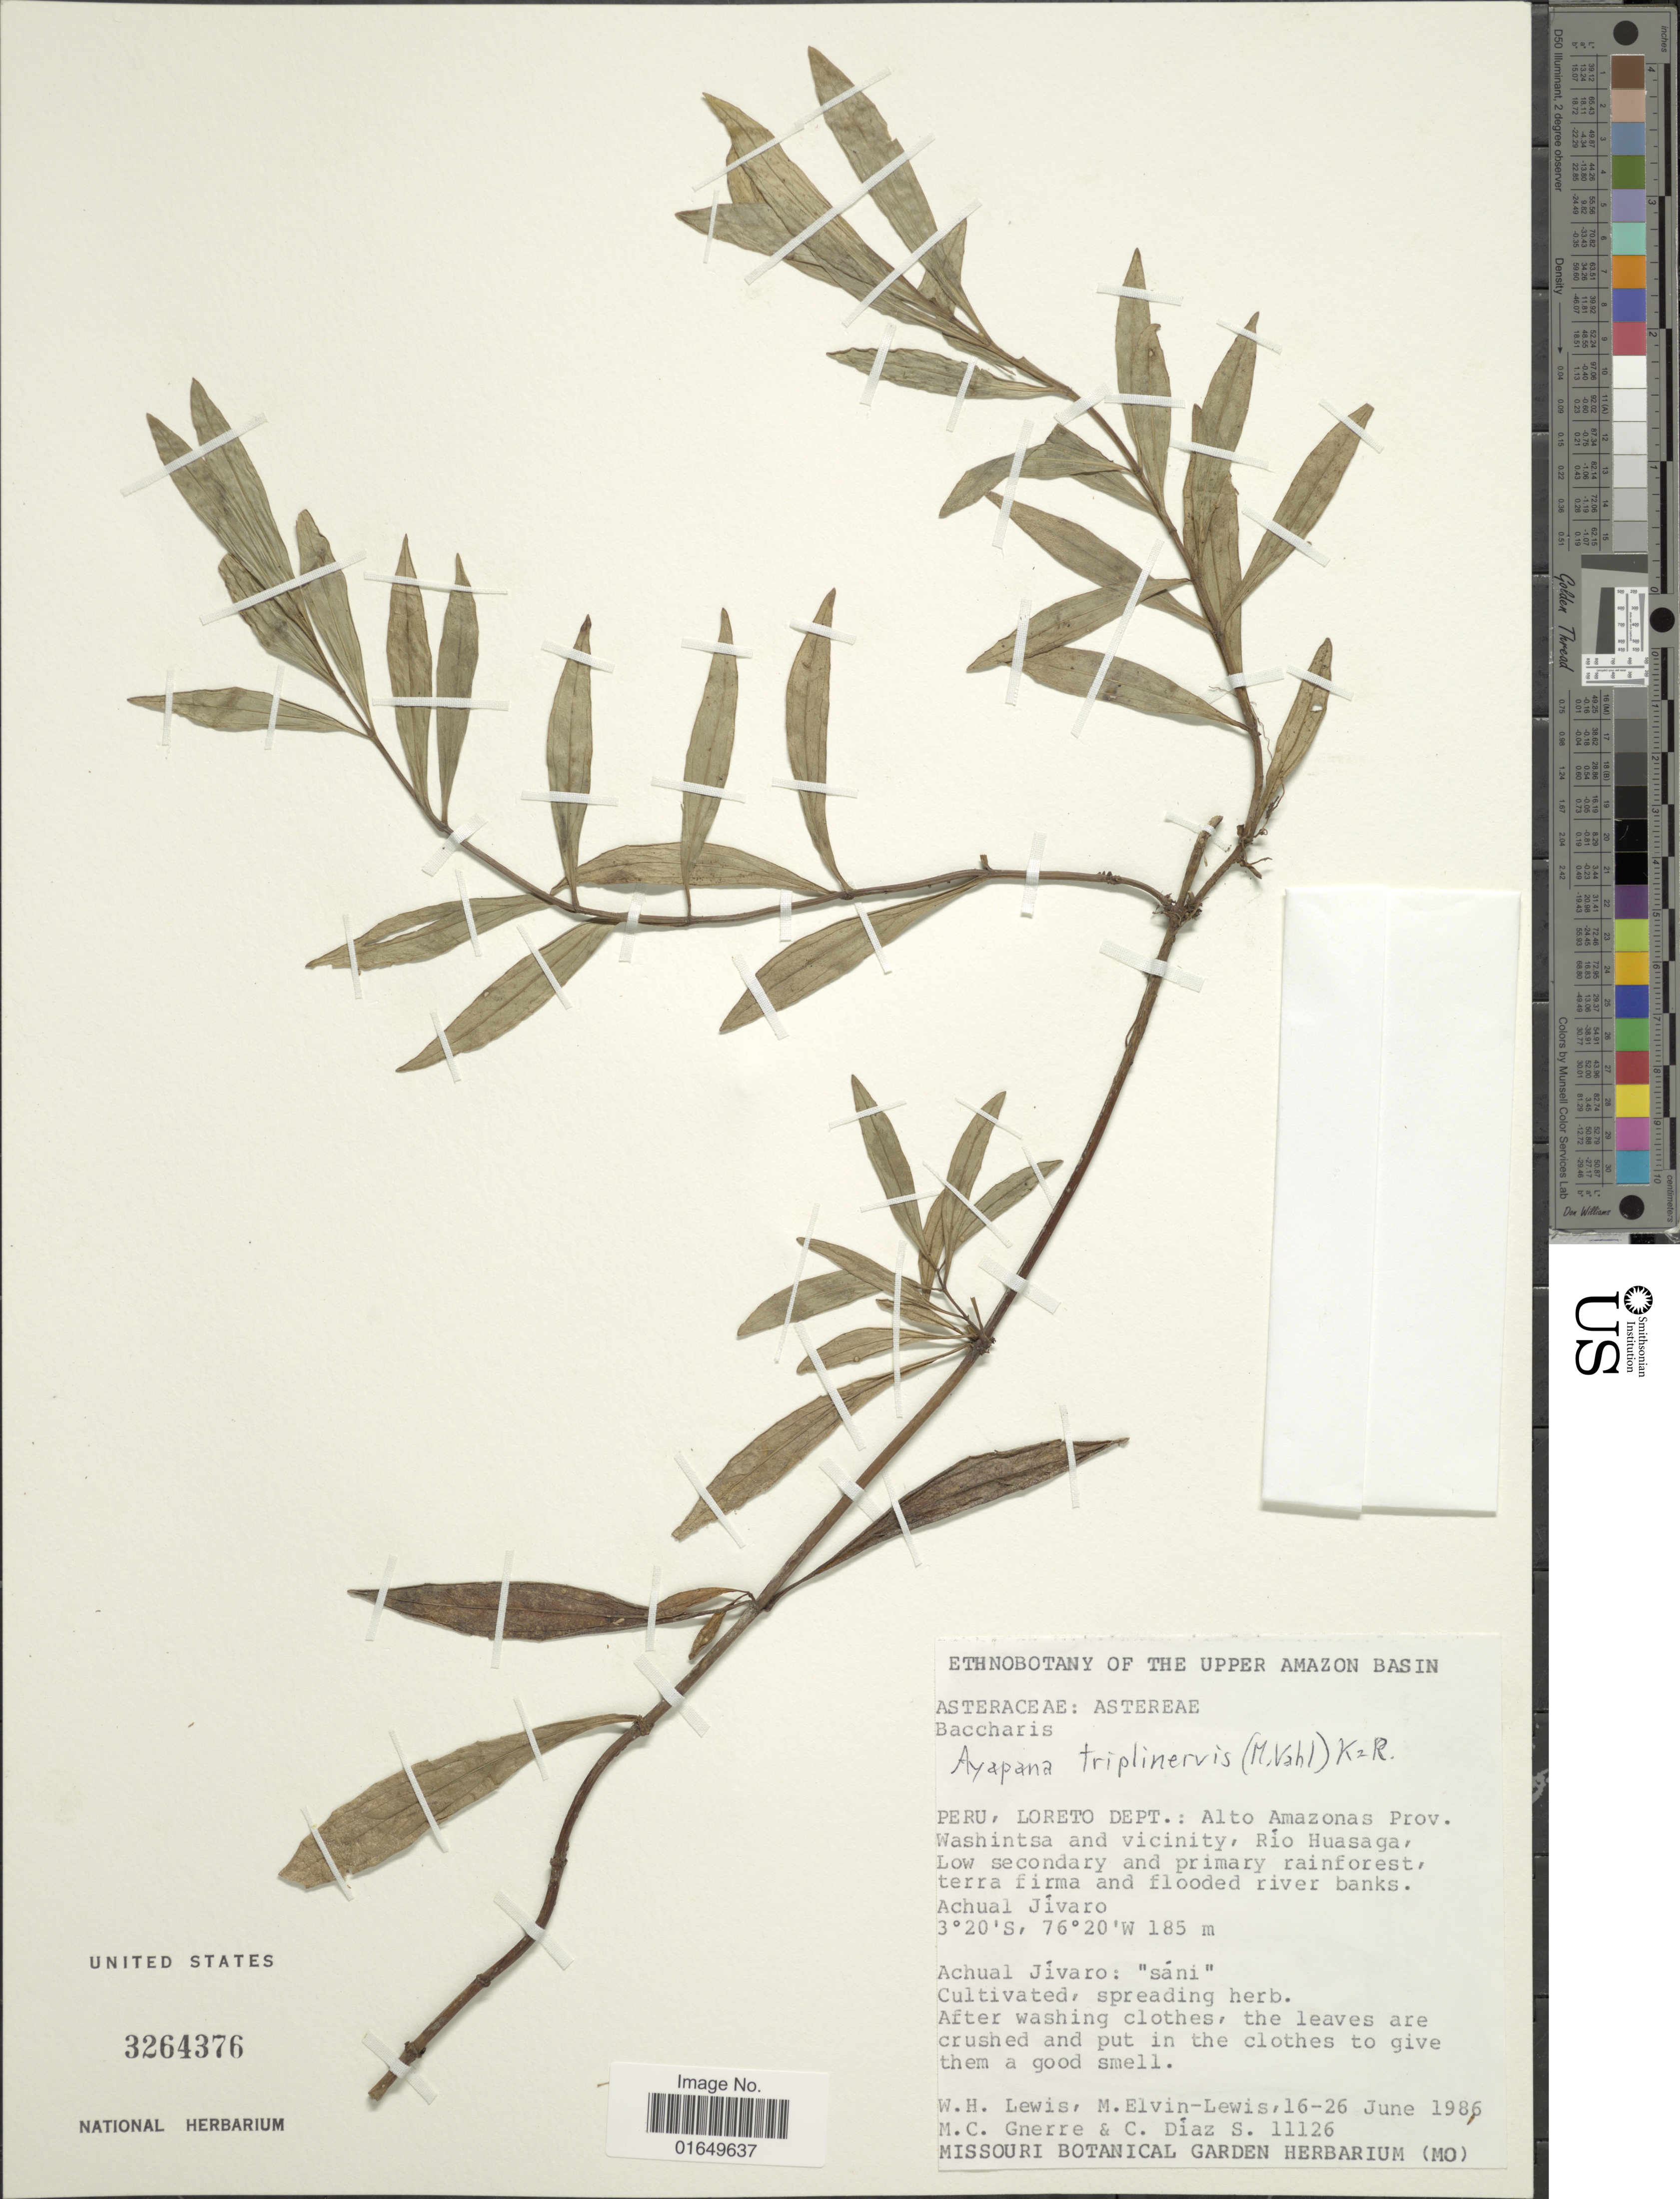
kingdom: Plantae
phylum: Tracheophyta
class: Magnoliopsida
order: Asterales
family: Asteraceae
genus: Ayapana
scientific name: Ayapana triplinervis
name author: (Vahl) R.M. King & H. Rob.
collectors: W. H. Lewis, M. Elvin-Lewis, M. Gnerre & C. Díaz S.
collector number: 11126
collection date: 1986-06-16/1986-06-26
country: Peru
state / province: Loreto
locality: Upper Amazon Basin. Alto Amazonas Prov. Washintsa and vicinity, Rio Huasaga.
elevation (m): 185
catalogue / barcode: US 3294376